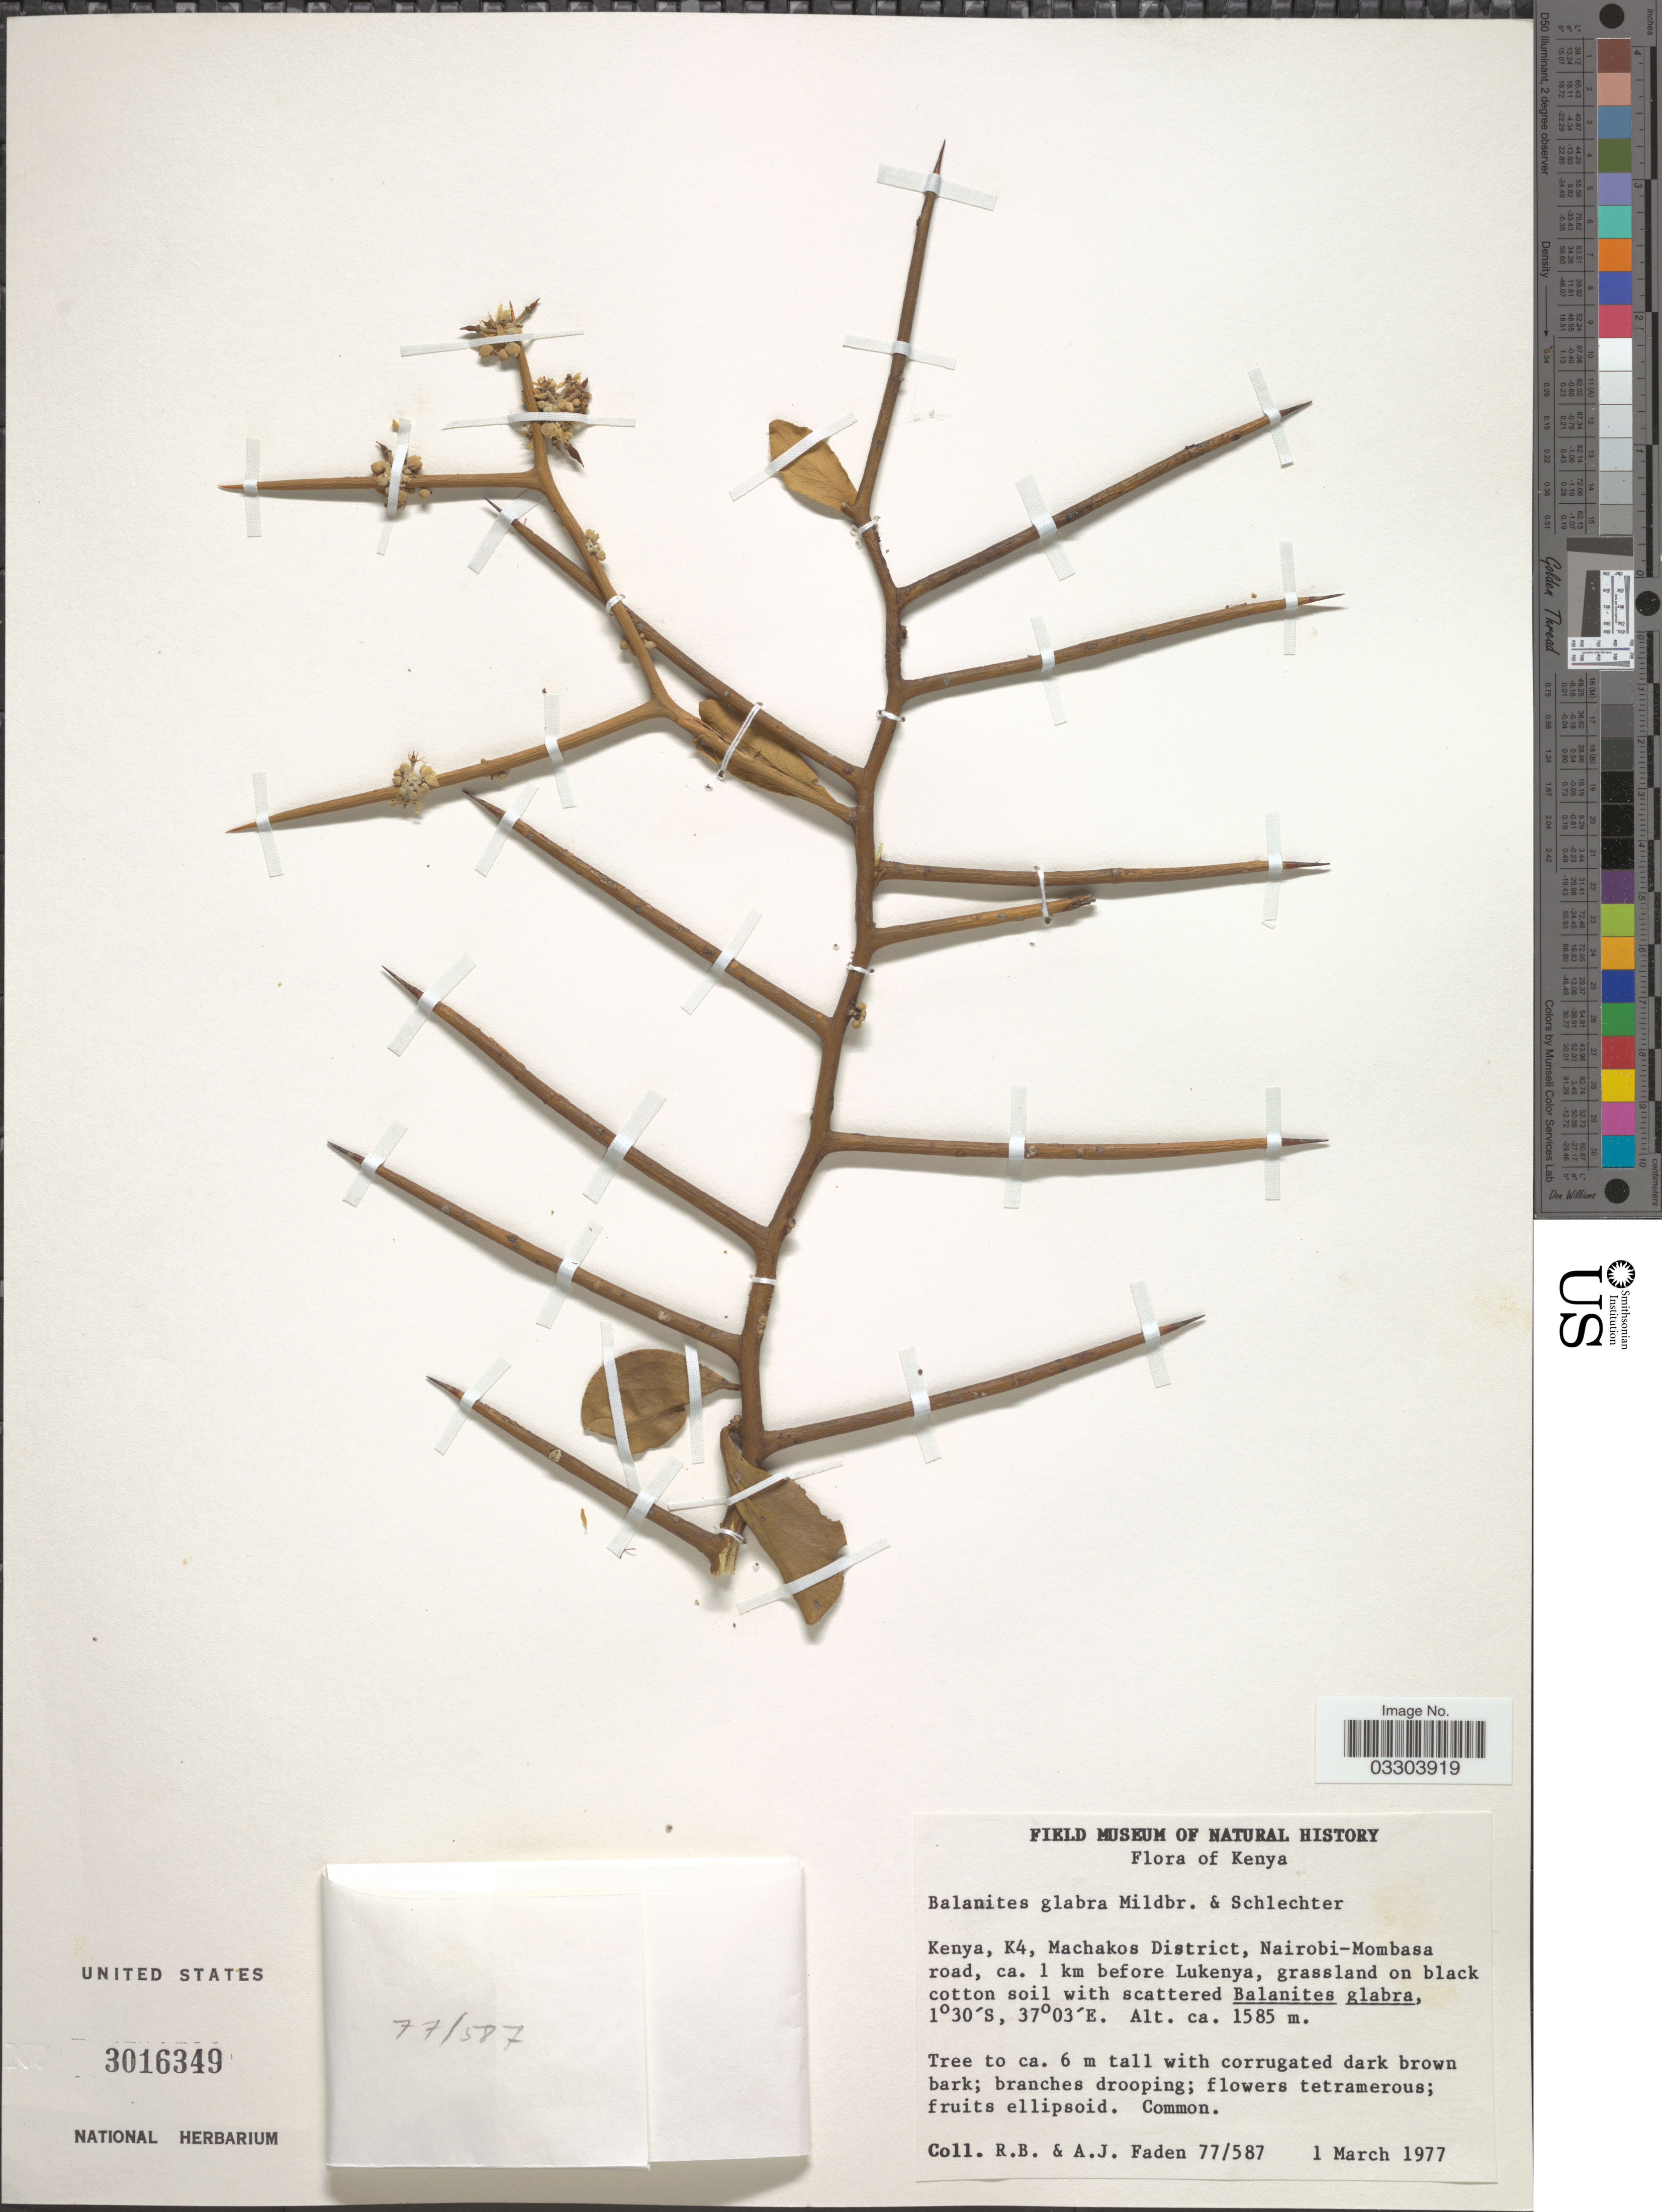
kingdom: Plantae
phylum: Tracheophyta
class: Magnoliopsida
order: Zygophyllales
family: Zygophyllaceae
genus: Balanites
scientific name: Balanites glabra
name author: Mildbr. & Schltr.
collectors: R. B. Faden & A. J. Faden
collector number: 77/587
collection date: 1977-03-01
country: Kenya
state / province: Machakos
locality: K4, Machakos District, Nairobi-Mombasa road, ca. 1 km before Lukenya.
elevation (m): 1585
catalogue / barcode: US 3016349